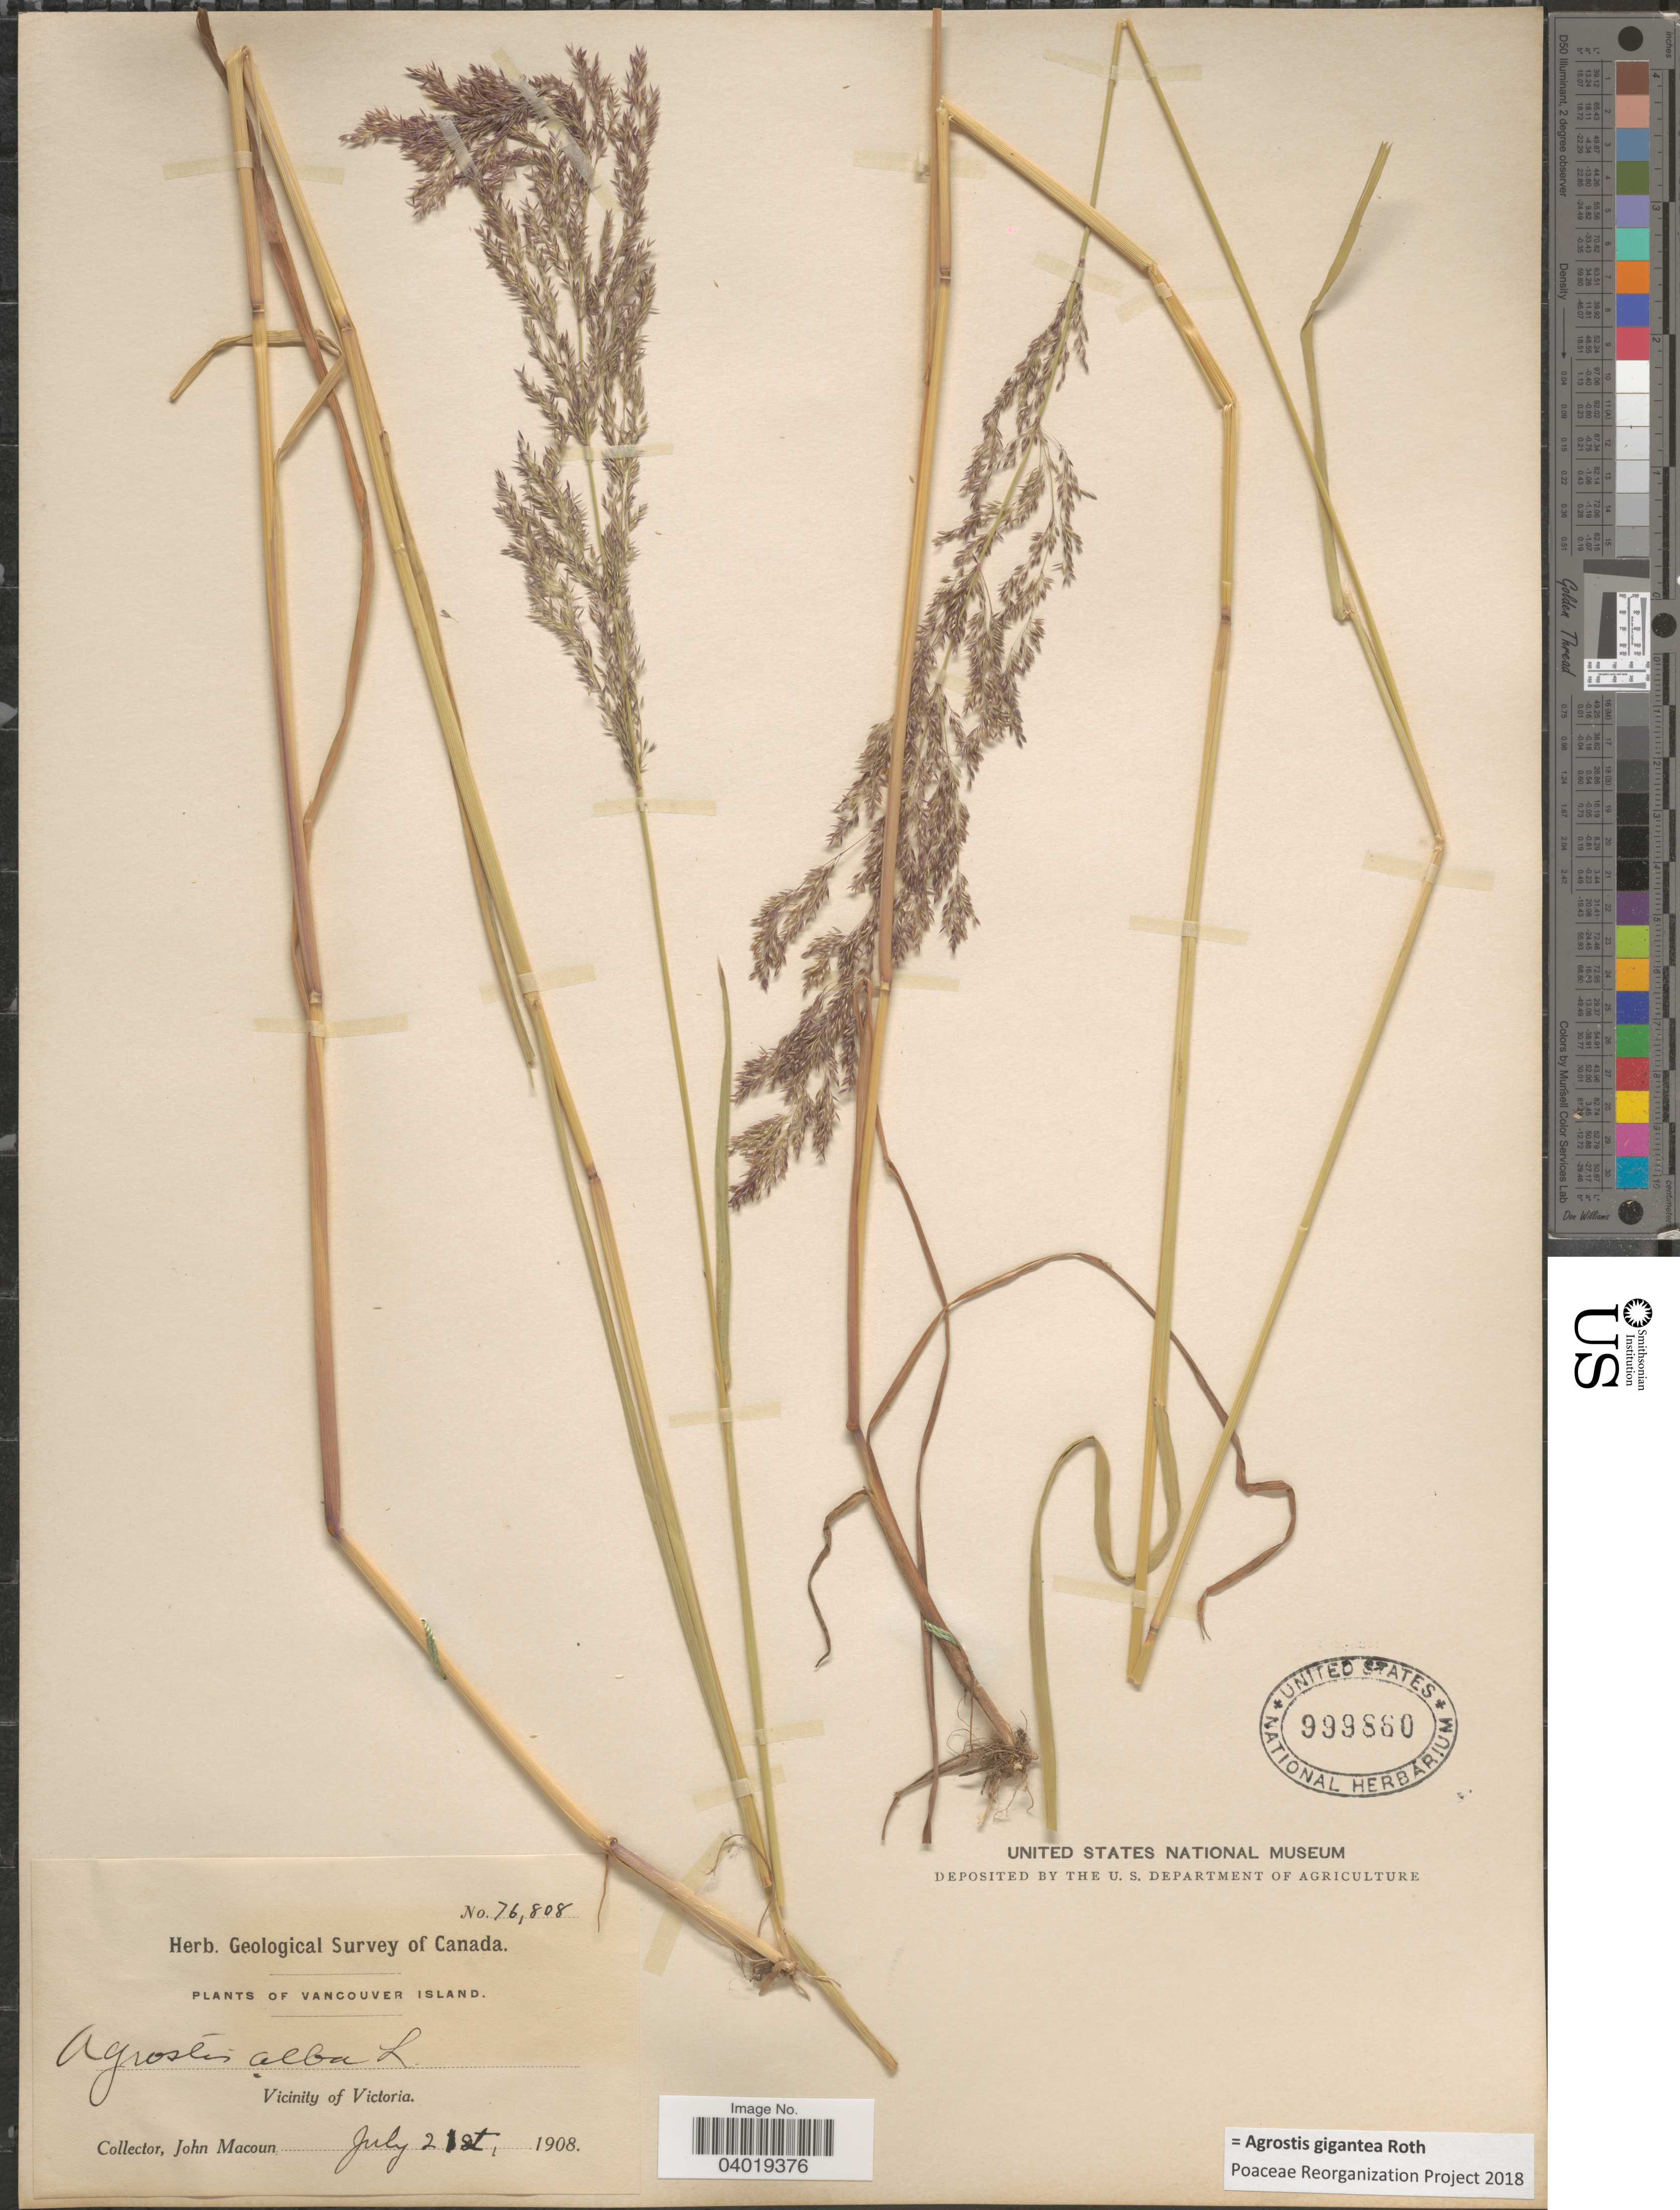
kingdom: Plantae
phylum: Tracheophyta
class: Liliopsida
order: Poales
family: Poaceae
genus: Agrostis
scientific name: Agrostis gigantea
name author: Roth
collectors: J. Macoun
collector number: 76808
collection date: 1908-07-22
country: Canada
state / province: British Columbia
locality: Vancouver Island. Vicinity of Victoria.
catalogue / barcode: US 999860